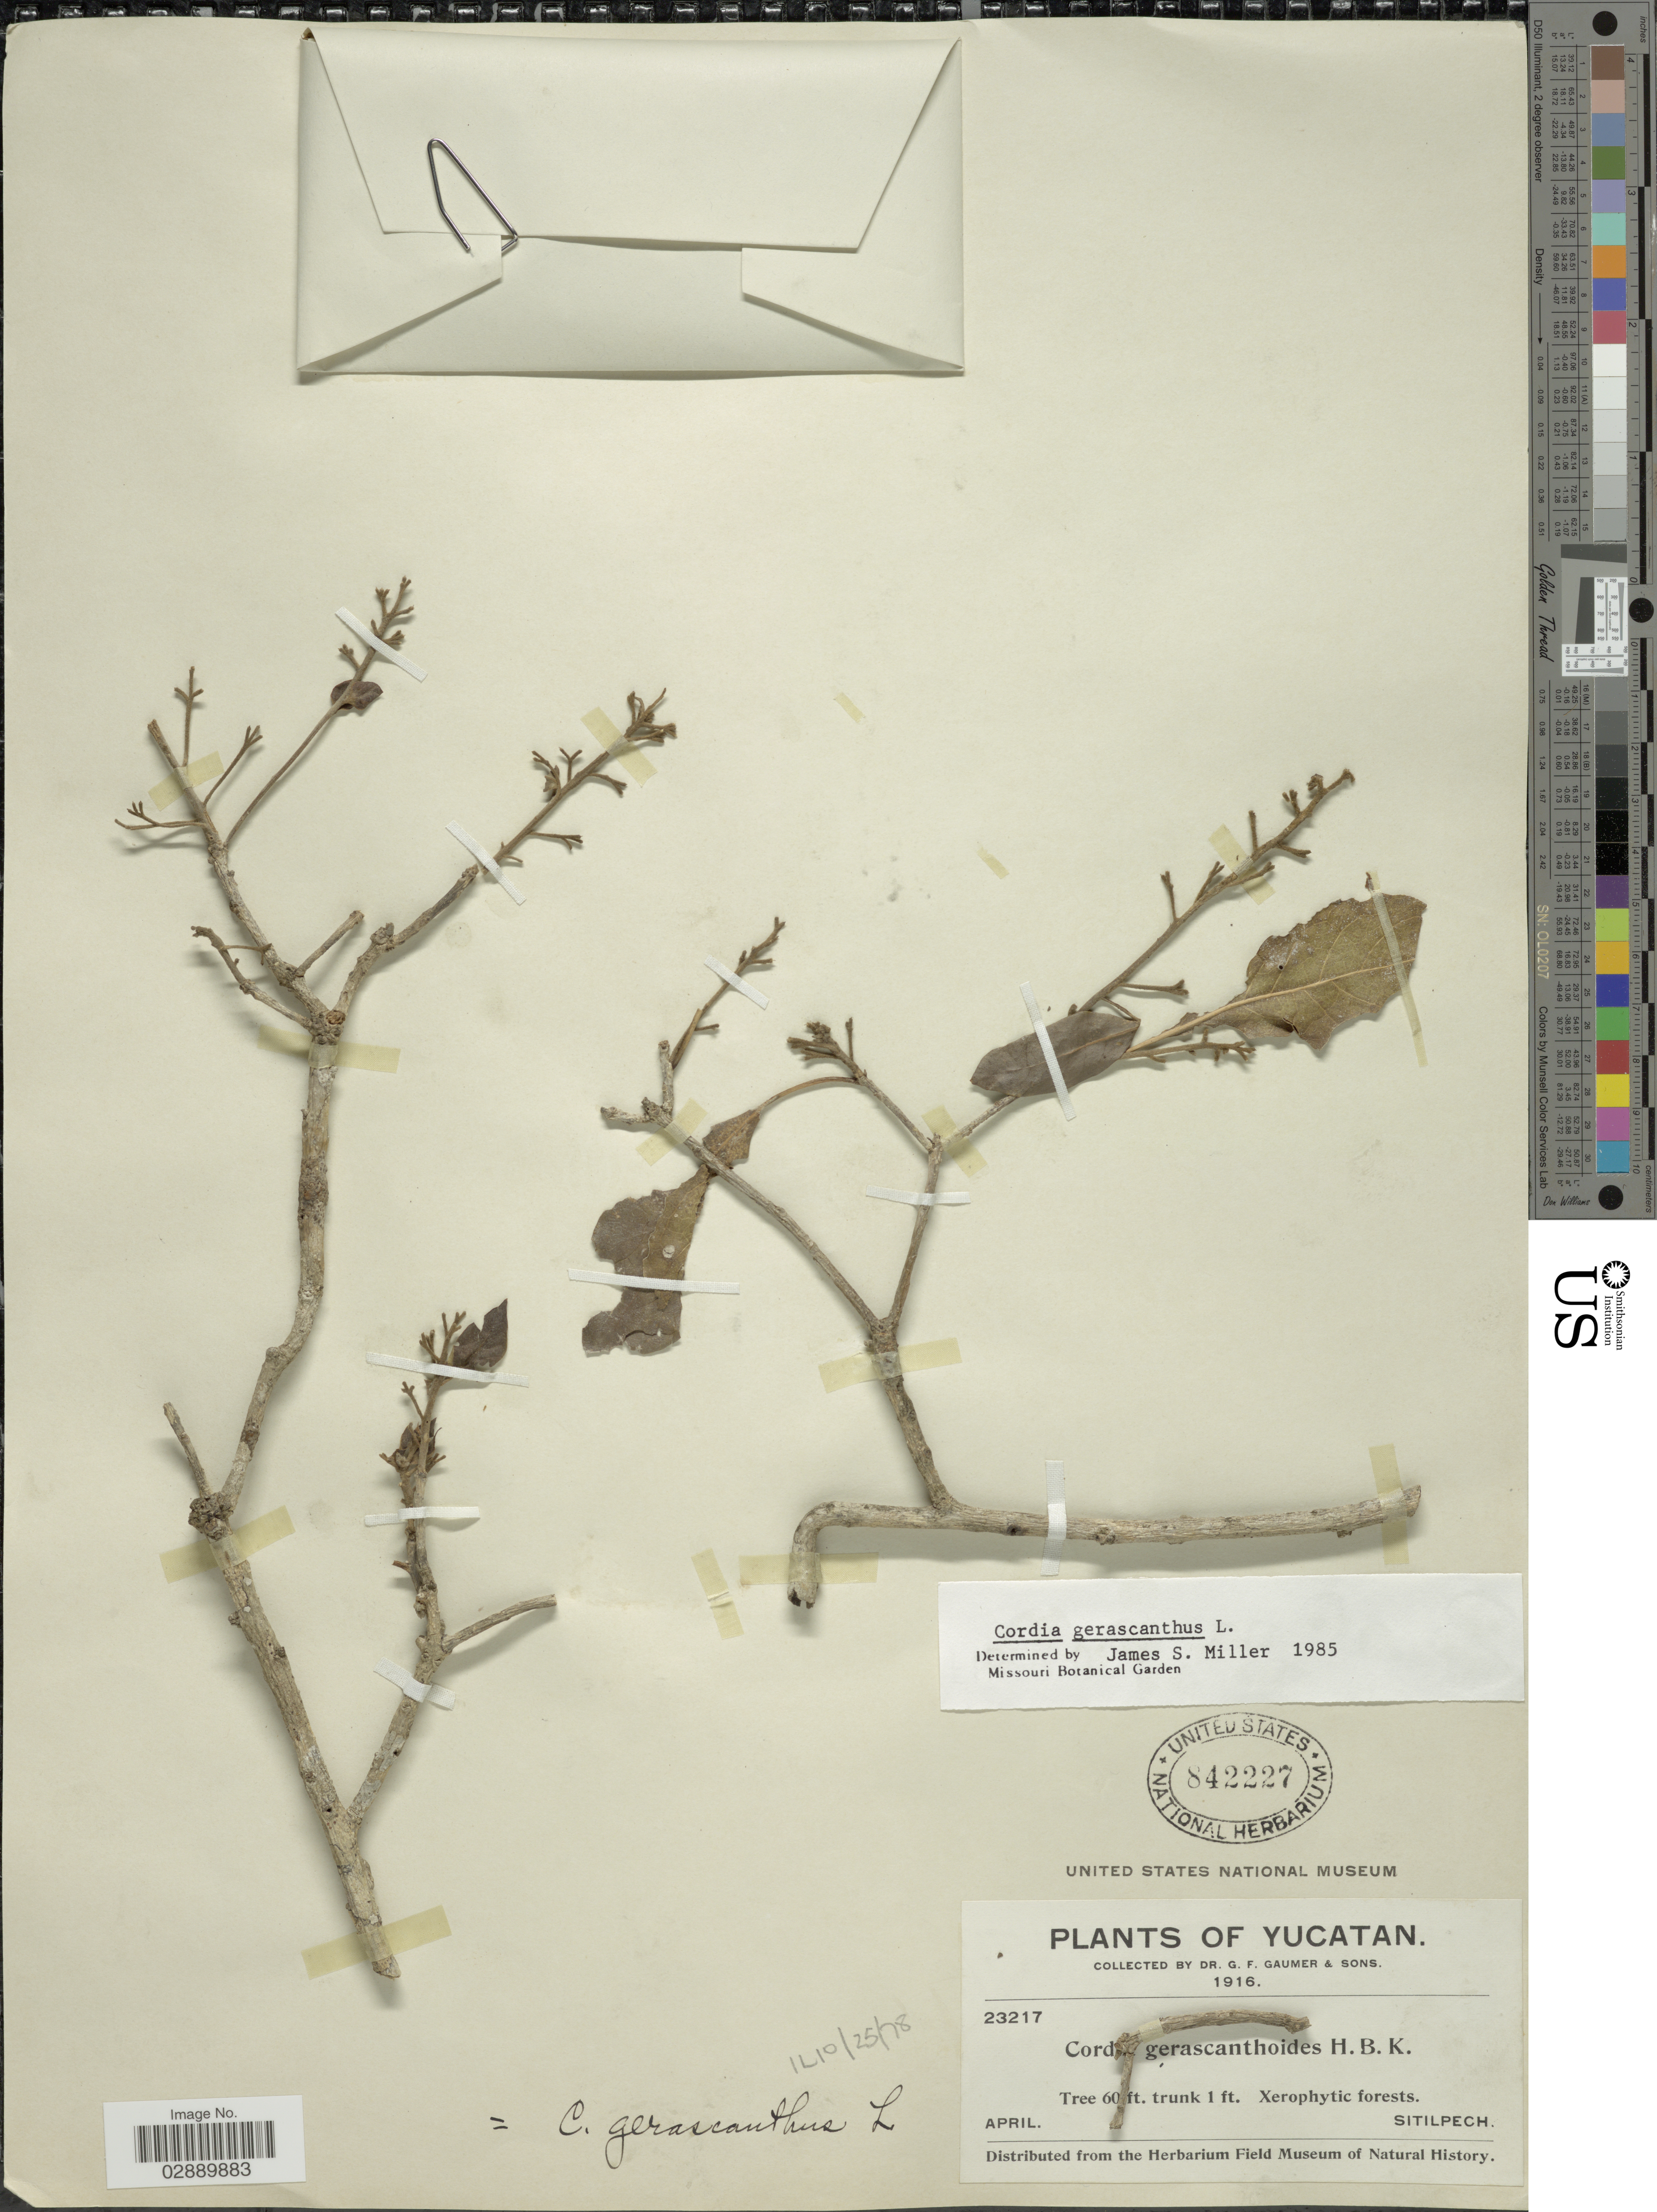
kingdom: Plantae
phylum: Tracheophyta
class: Magnoliopsida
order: Boraginales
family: Cordiaceae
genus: Cordia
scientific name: Cordia gerascanthus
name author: L.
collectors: G. F. Gaumer & Sons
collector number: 23217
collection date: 1916-04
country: Mexico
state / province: Yucatán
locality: Sitilpech.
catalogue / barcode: US 842227